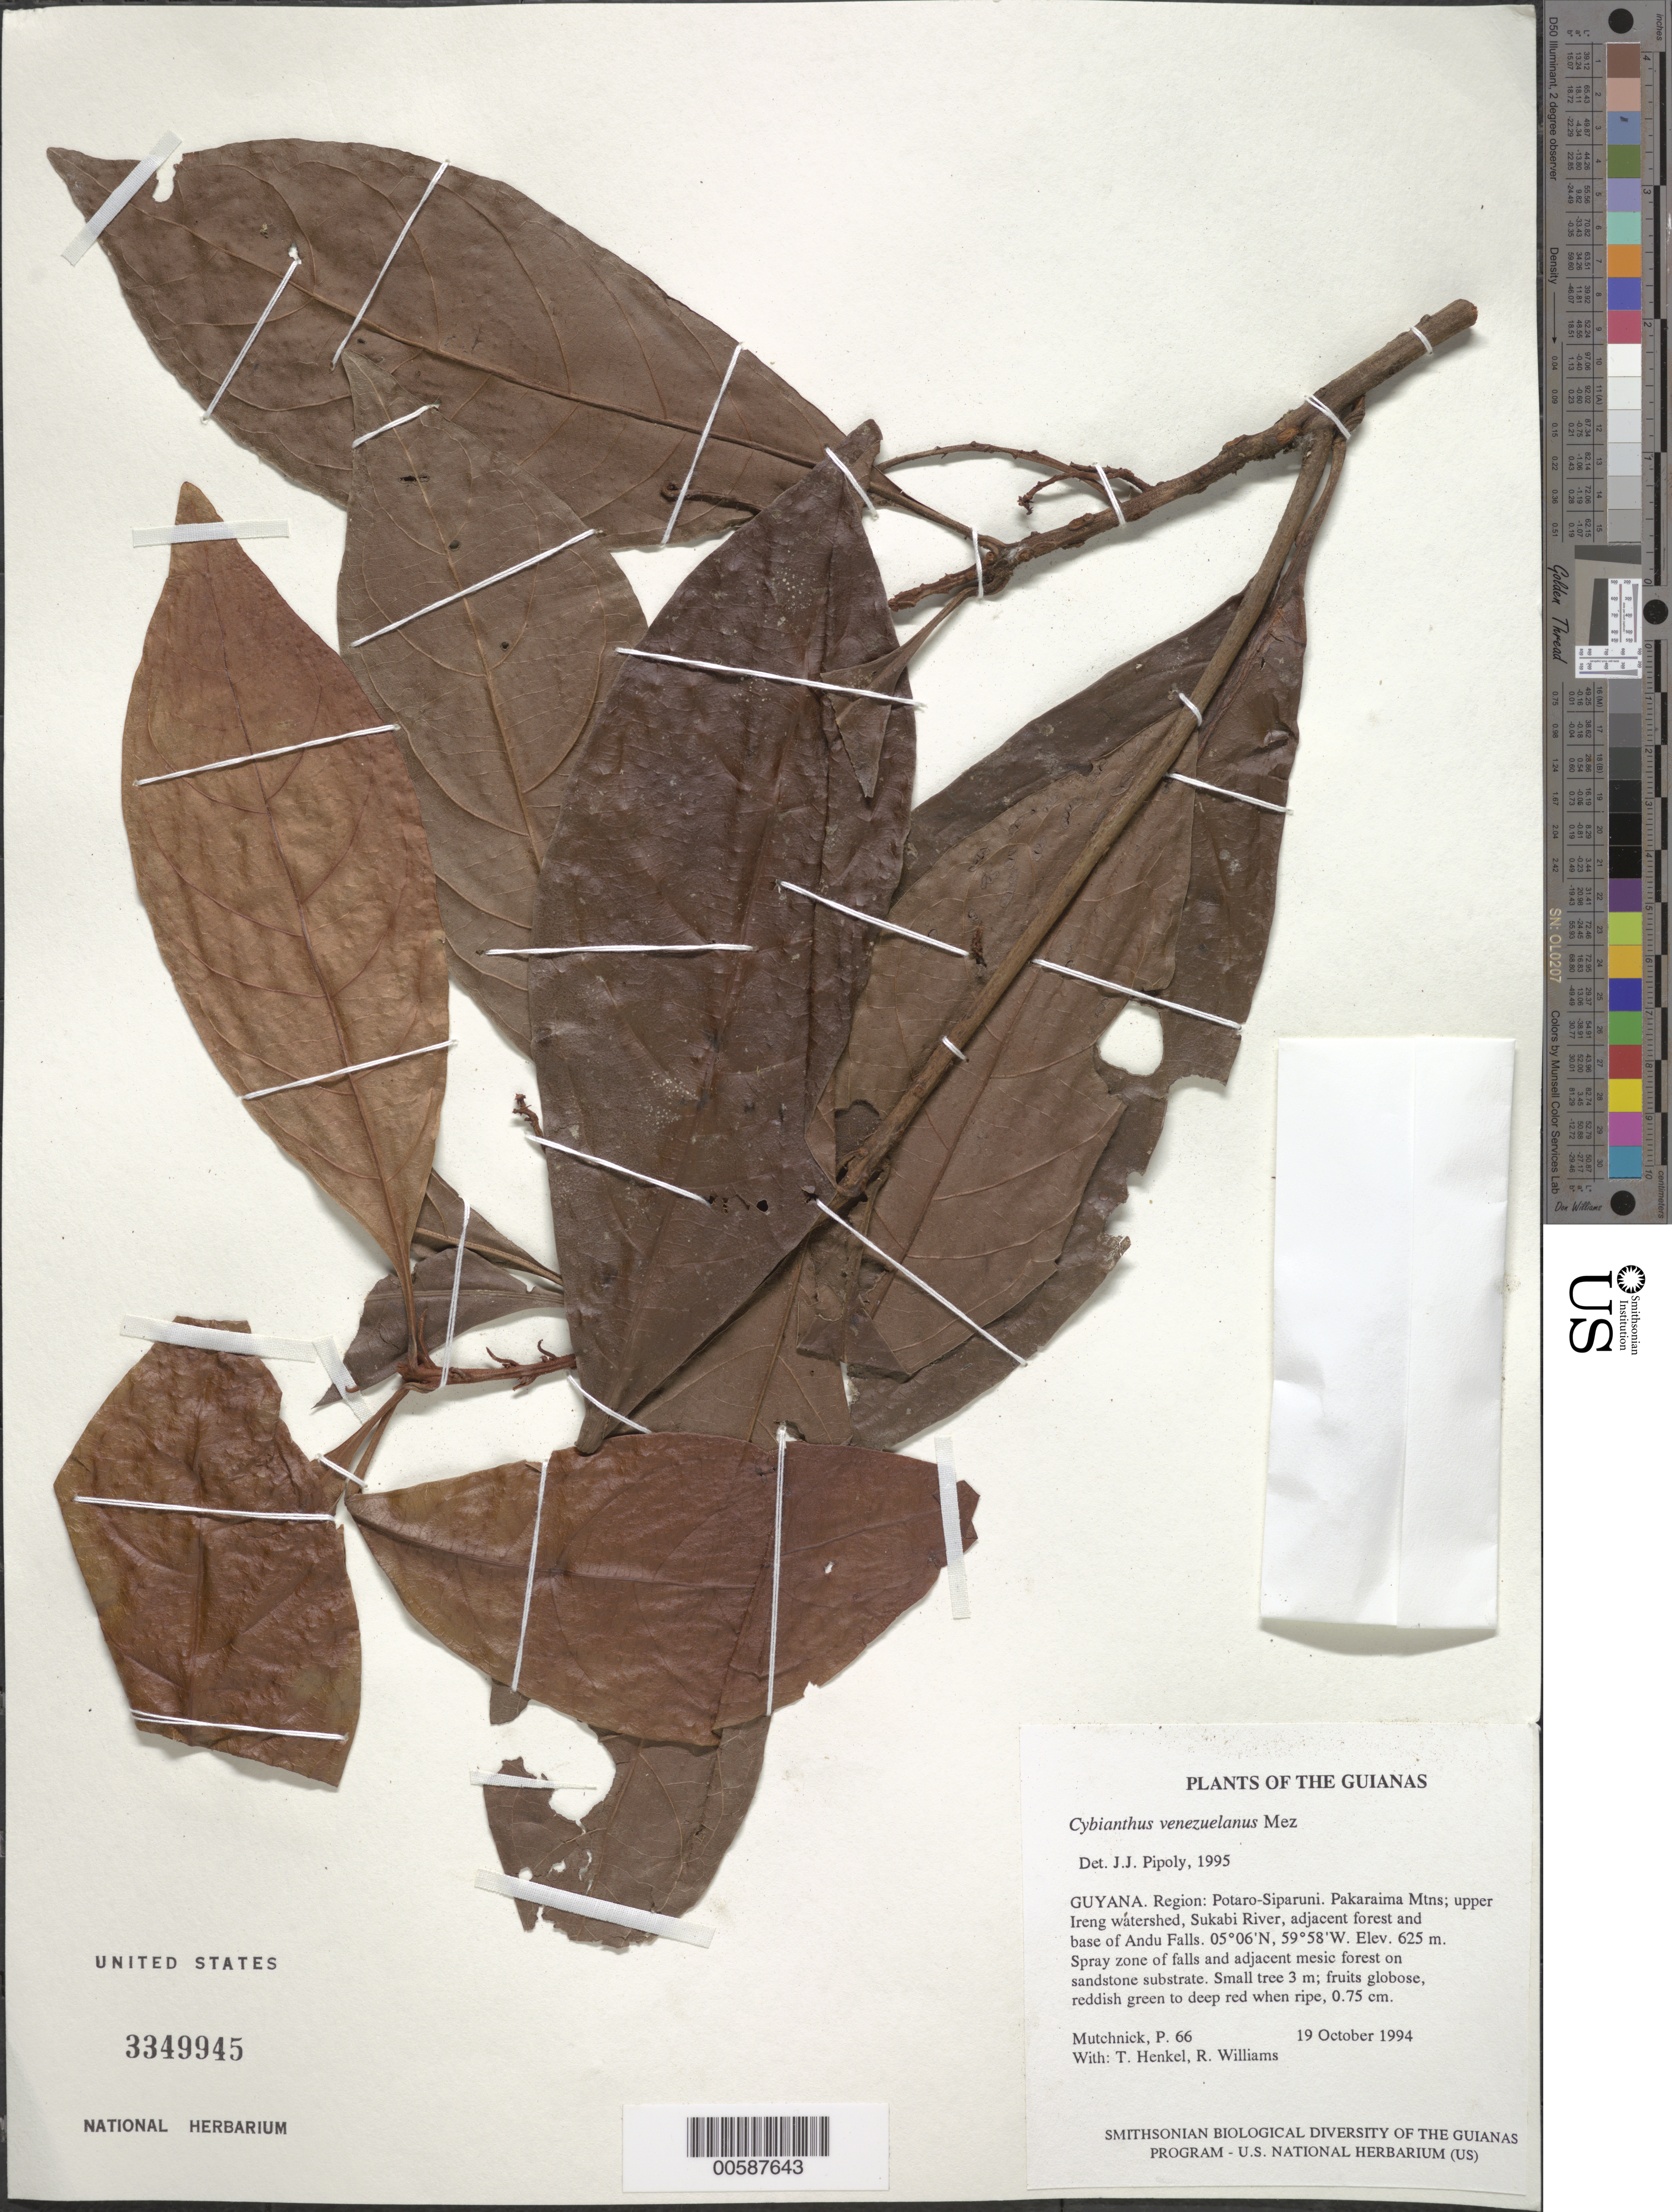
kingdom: Plantae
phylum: Tracheophyta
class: Magnoliopsida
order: Ericales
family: Primulaceae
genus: Cybianthus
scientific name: Cybianthus venezuelanus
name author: Mez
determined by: Pipoly, J. J., III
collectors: P. Mutchnick, T. Henkel & R. Williams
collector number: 66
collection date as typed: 19 October 1994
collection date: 1994-10-19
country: Guyana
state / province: Potaro-Siparuni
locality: Pakaraima Mtns; upper Ireng watershed, Sukabi River, adjacent forest and base of Andu Falls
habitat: Spray zone of falls and adjacent mesic forest on sandstone substrate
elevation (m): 625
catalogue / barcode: US 3349945